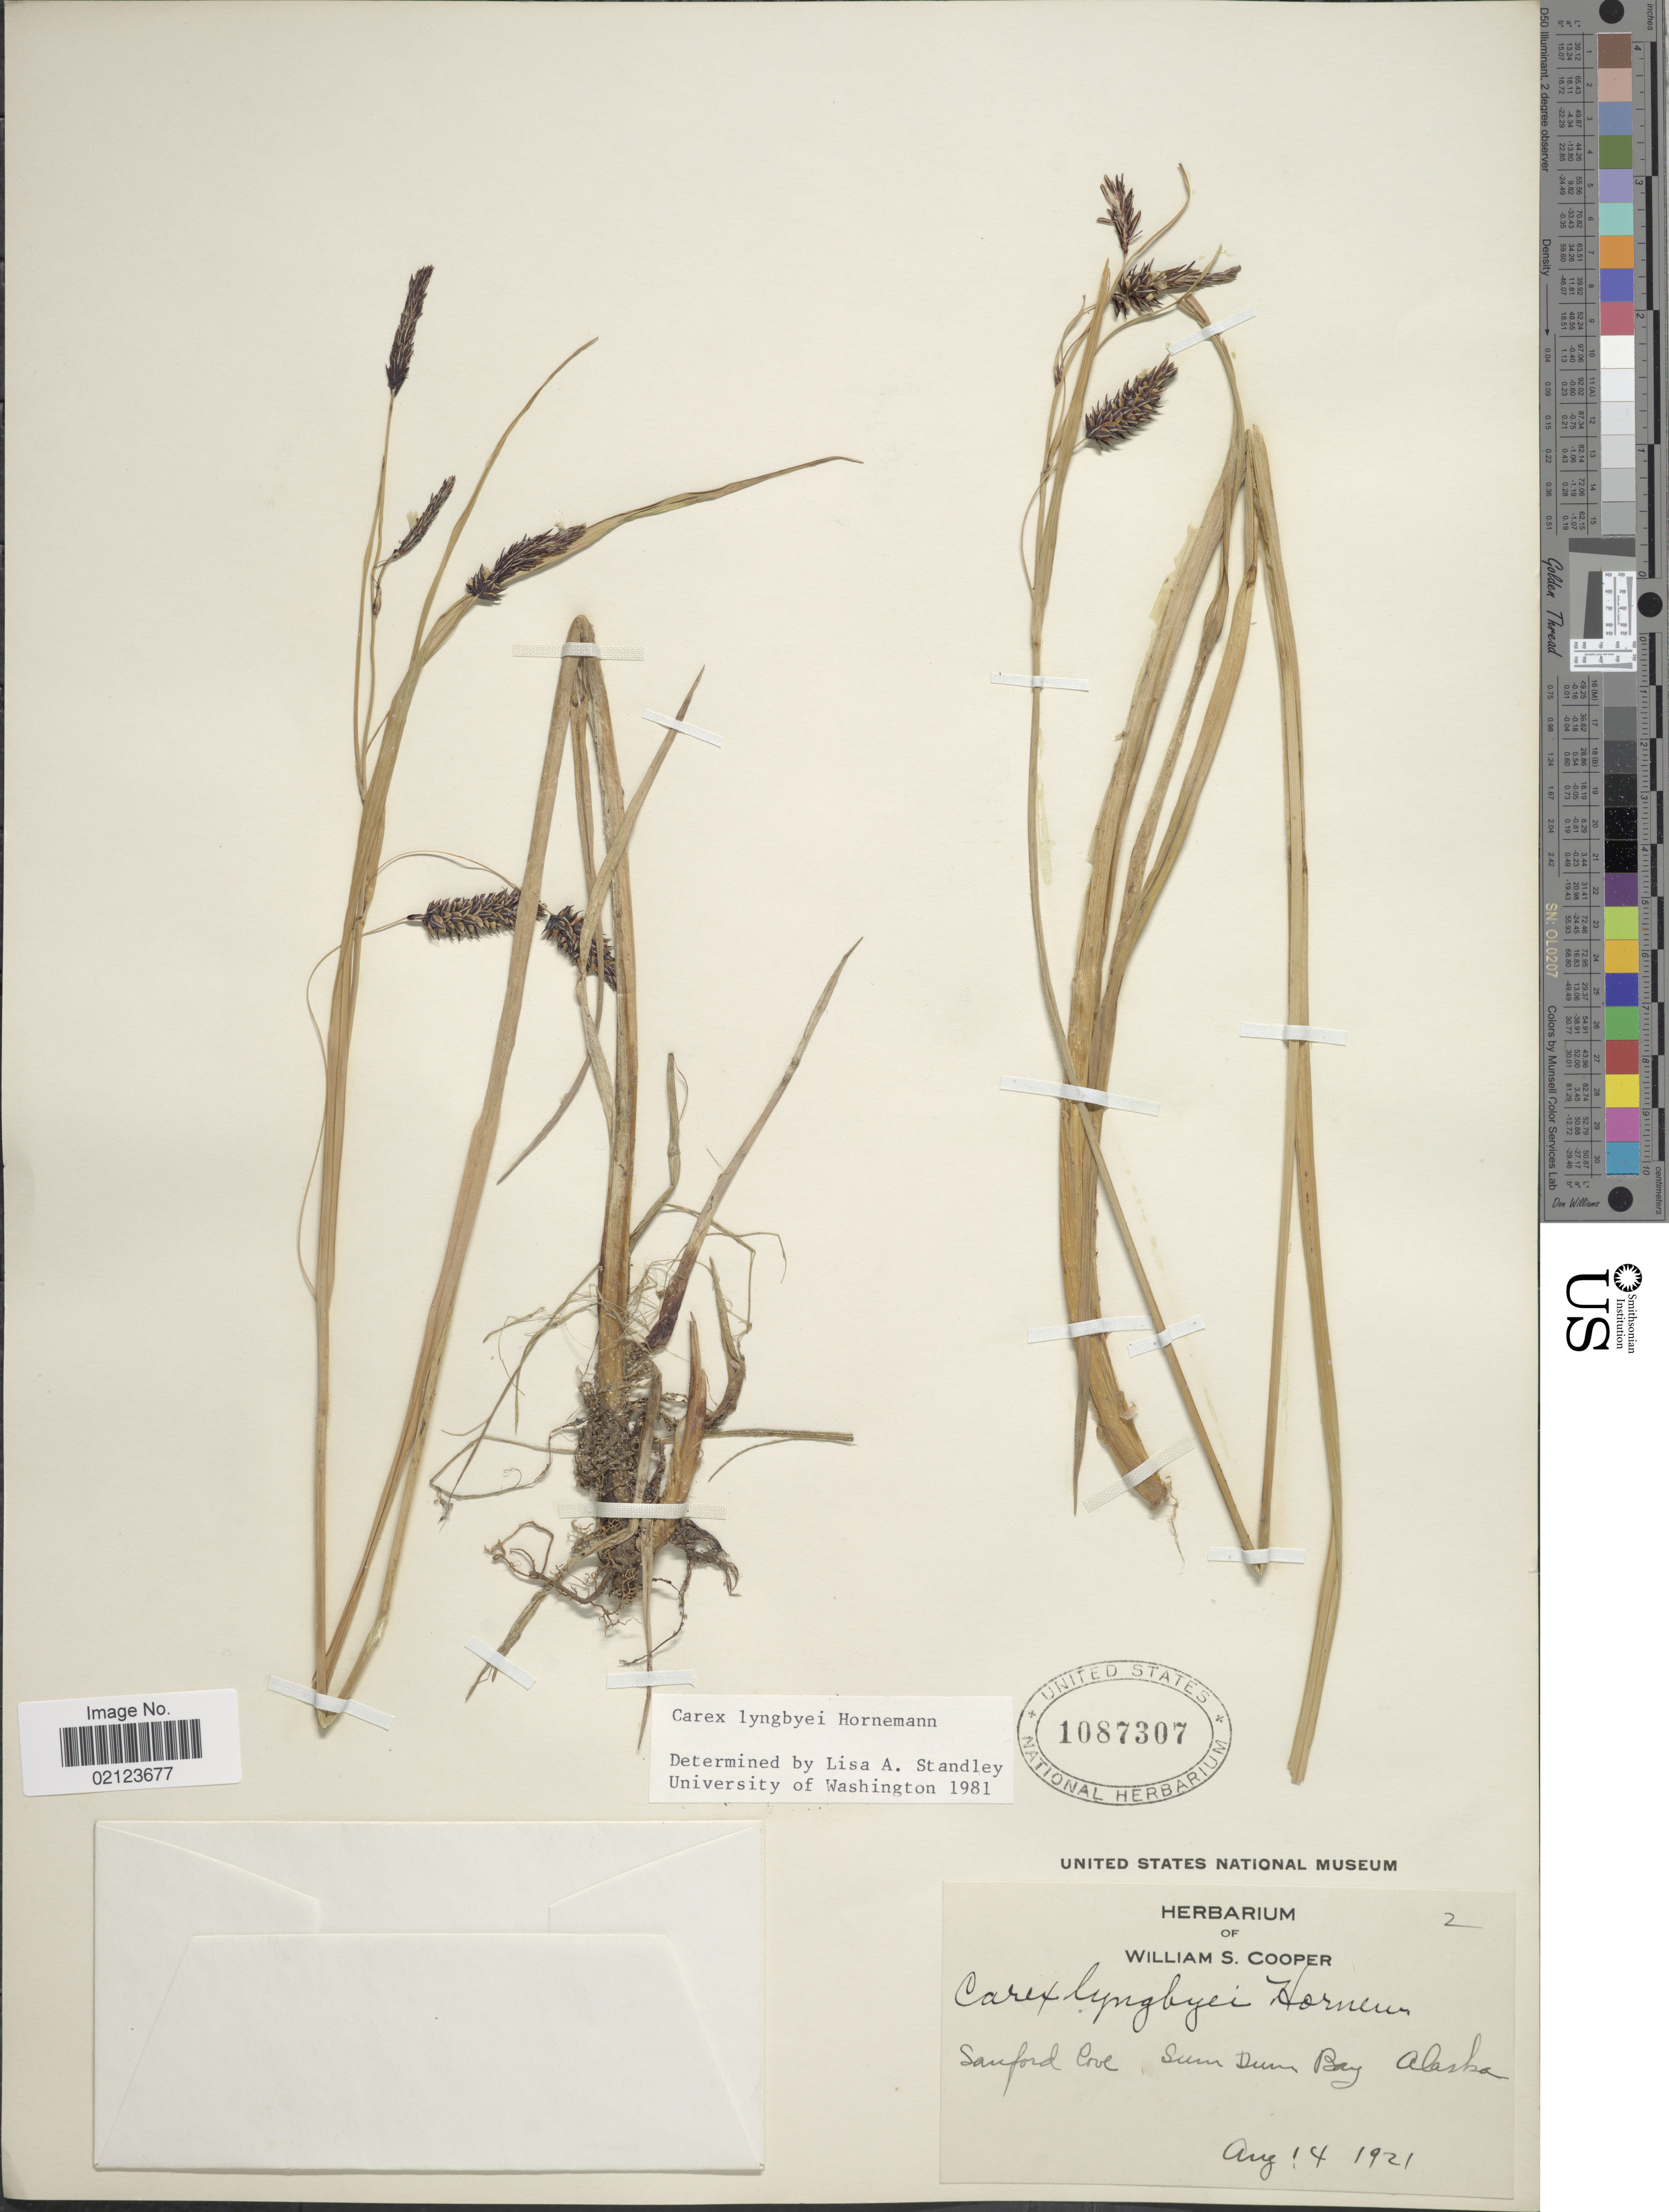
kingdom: Plantae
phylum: Tracheophyta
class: Liliopsida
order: Poales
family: Cyperaceae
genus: Carex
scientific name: Carex lyngbyei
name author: Hornem.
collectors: ex Herb. William S. Cooper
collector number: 2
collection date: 1921-08-14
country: United States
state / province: Alaska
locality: Sanford Cove, Sum Dum Bay, Alaska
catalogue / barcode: US 1087307